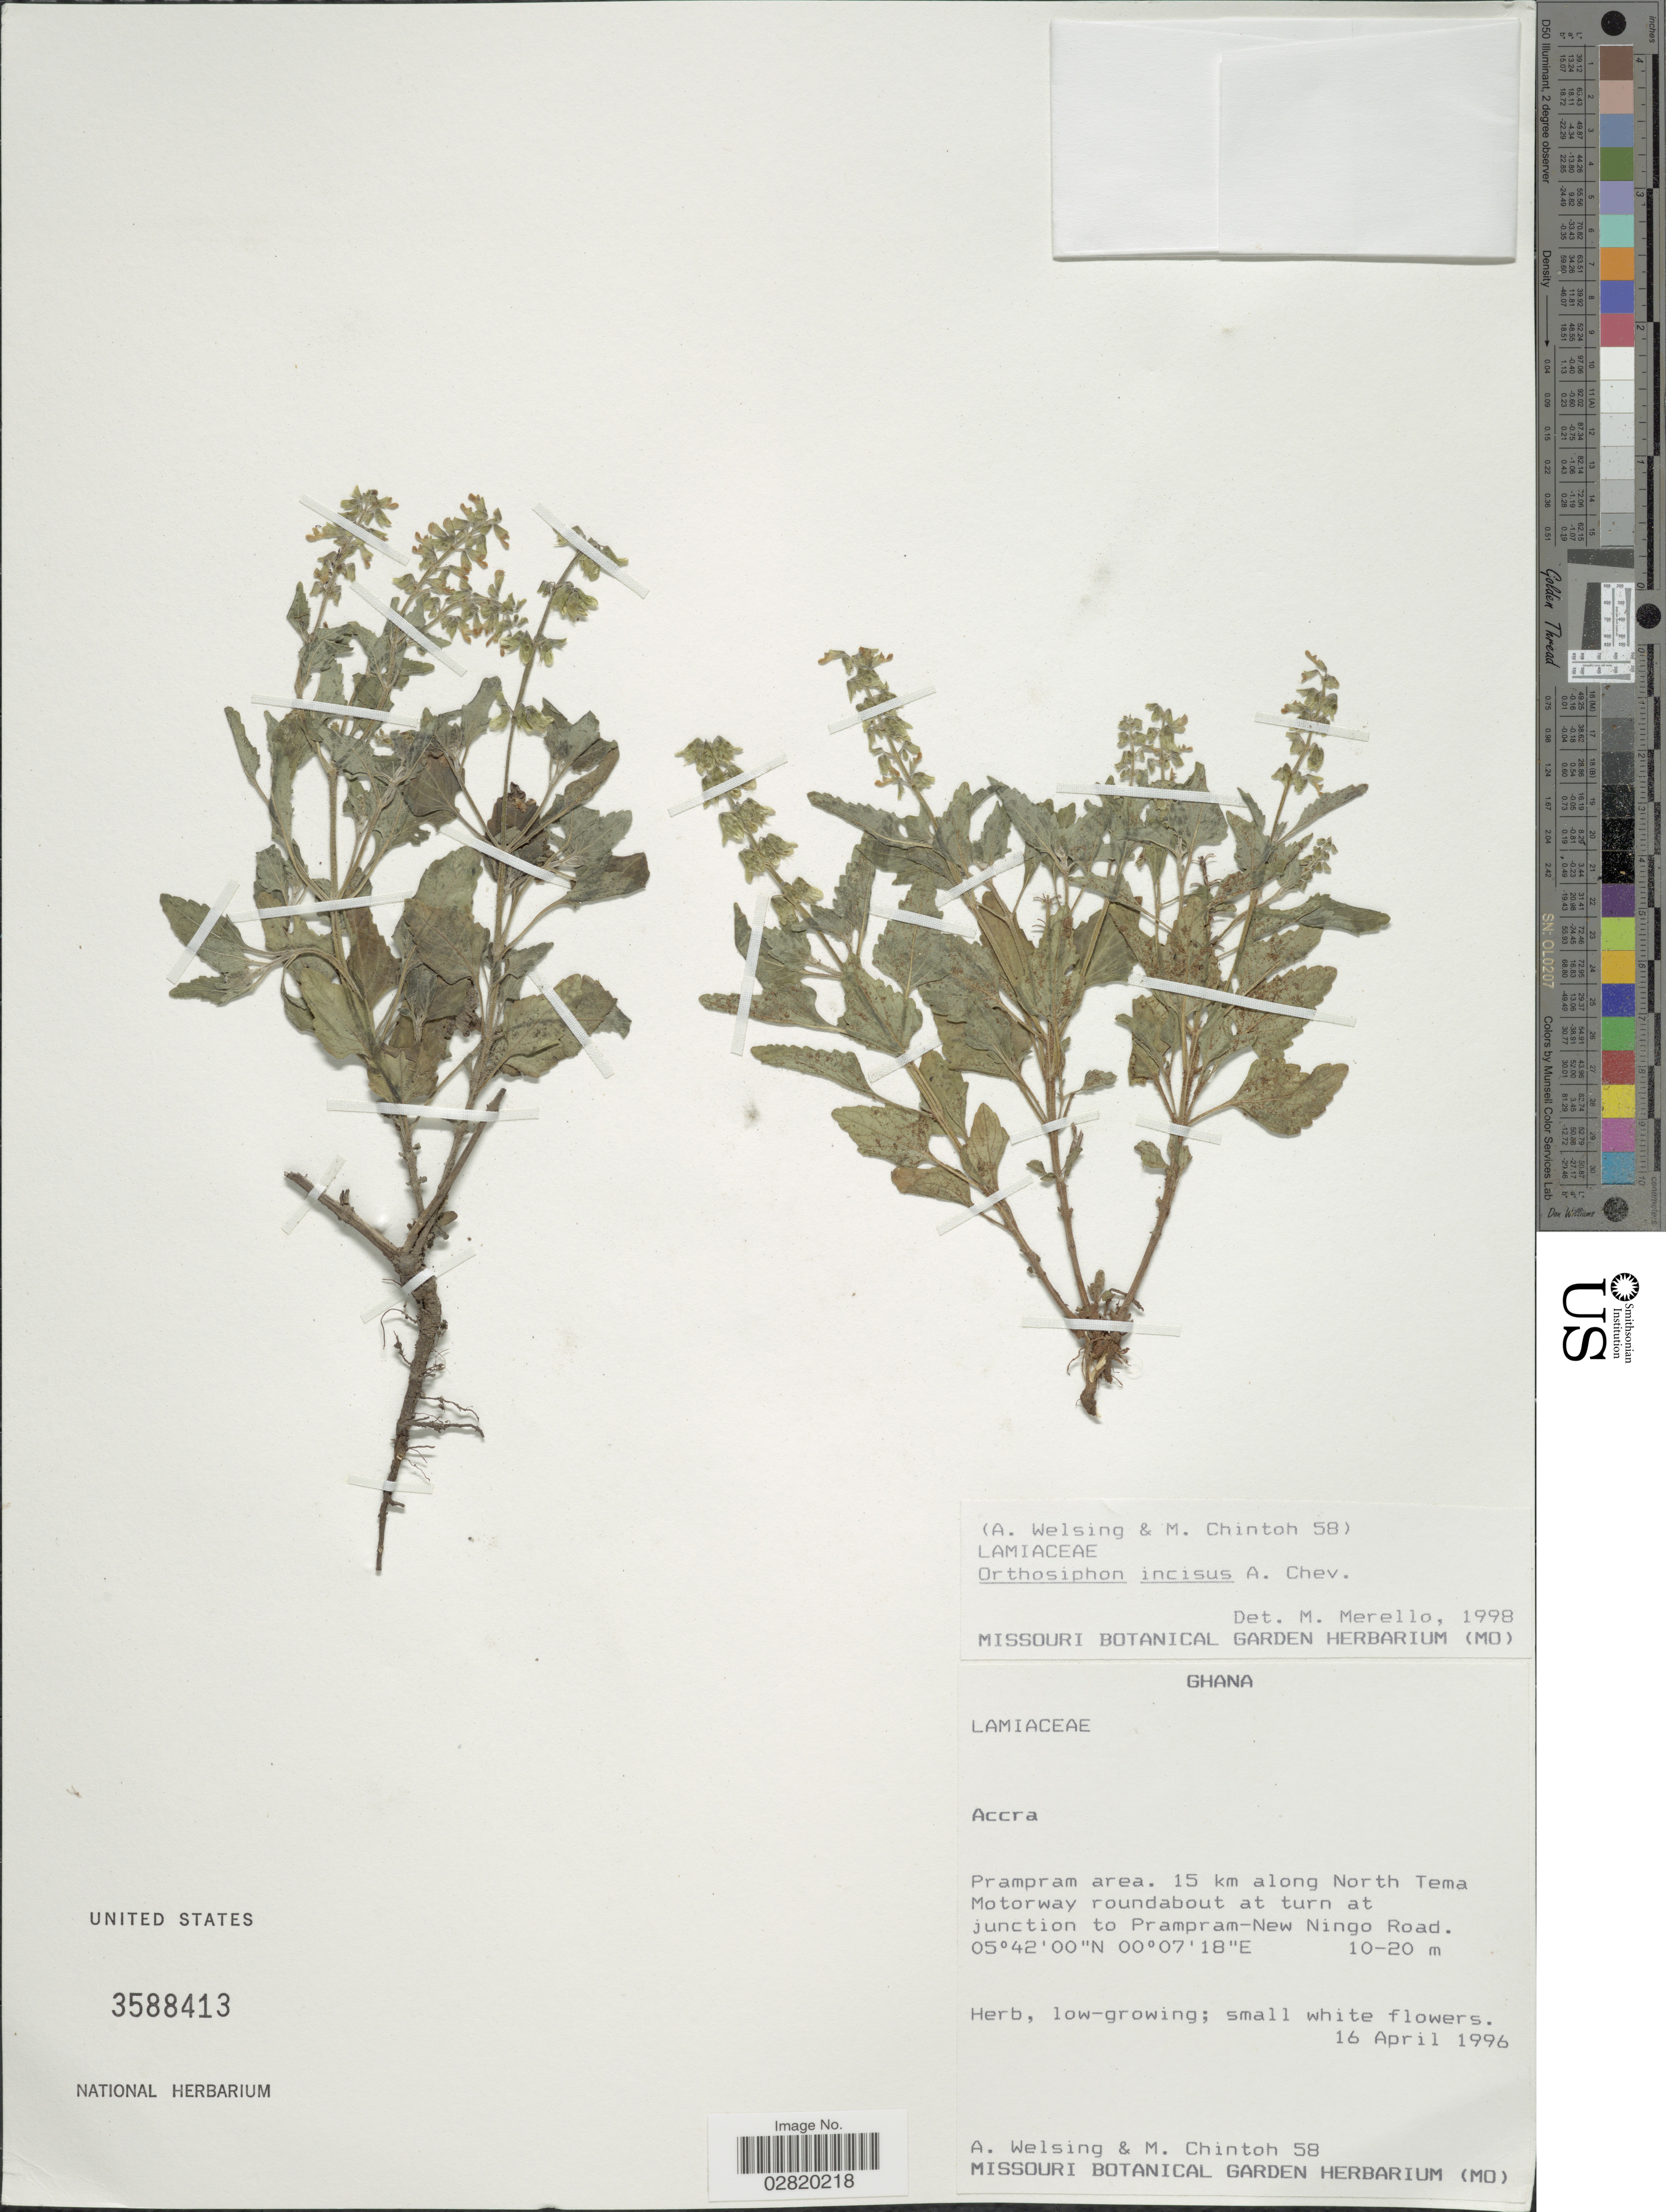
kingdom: Plantae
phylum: Tracheophyta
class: Magnoliopsida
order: Lamiales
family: Lamiaceae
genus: Orthosiphon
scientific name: Orthosiphon incisus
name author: A. Chev.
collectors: A. Welsing & M. Chintoh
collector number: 58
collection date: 1996-04-16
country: Ghana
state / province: Greater Accra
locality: Accra. Prampram area. 15 km along North Tema Motorway roundabout at turn at junction to Prampram- New Ningo Road.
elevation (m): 10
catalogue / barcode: US 3588413